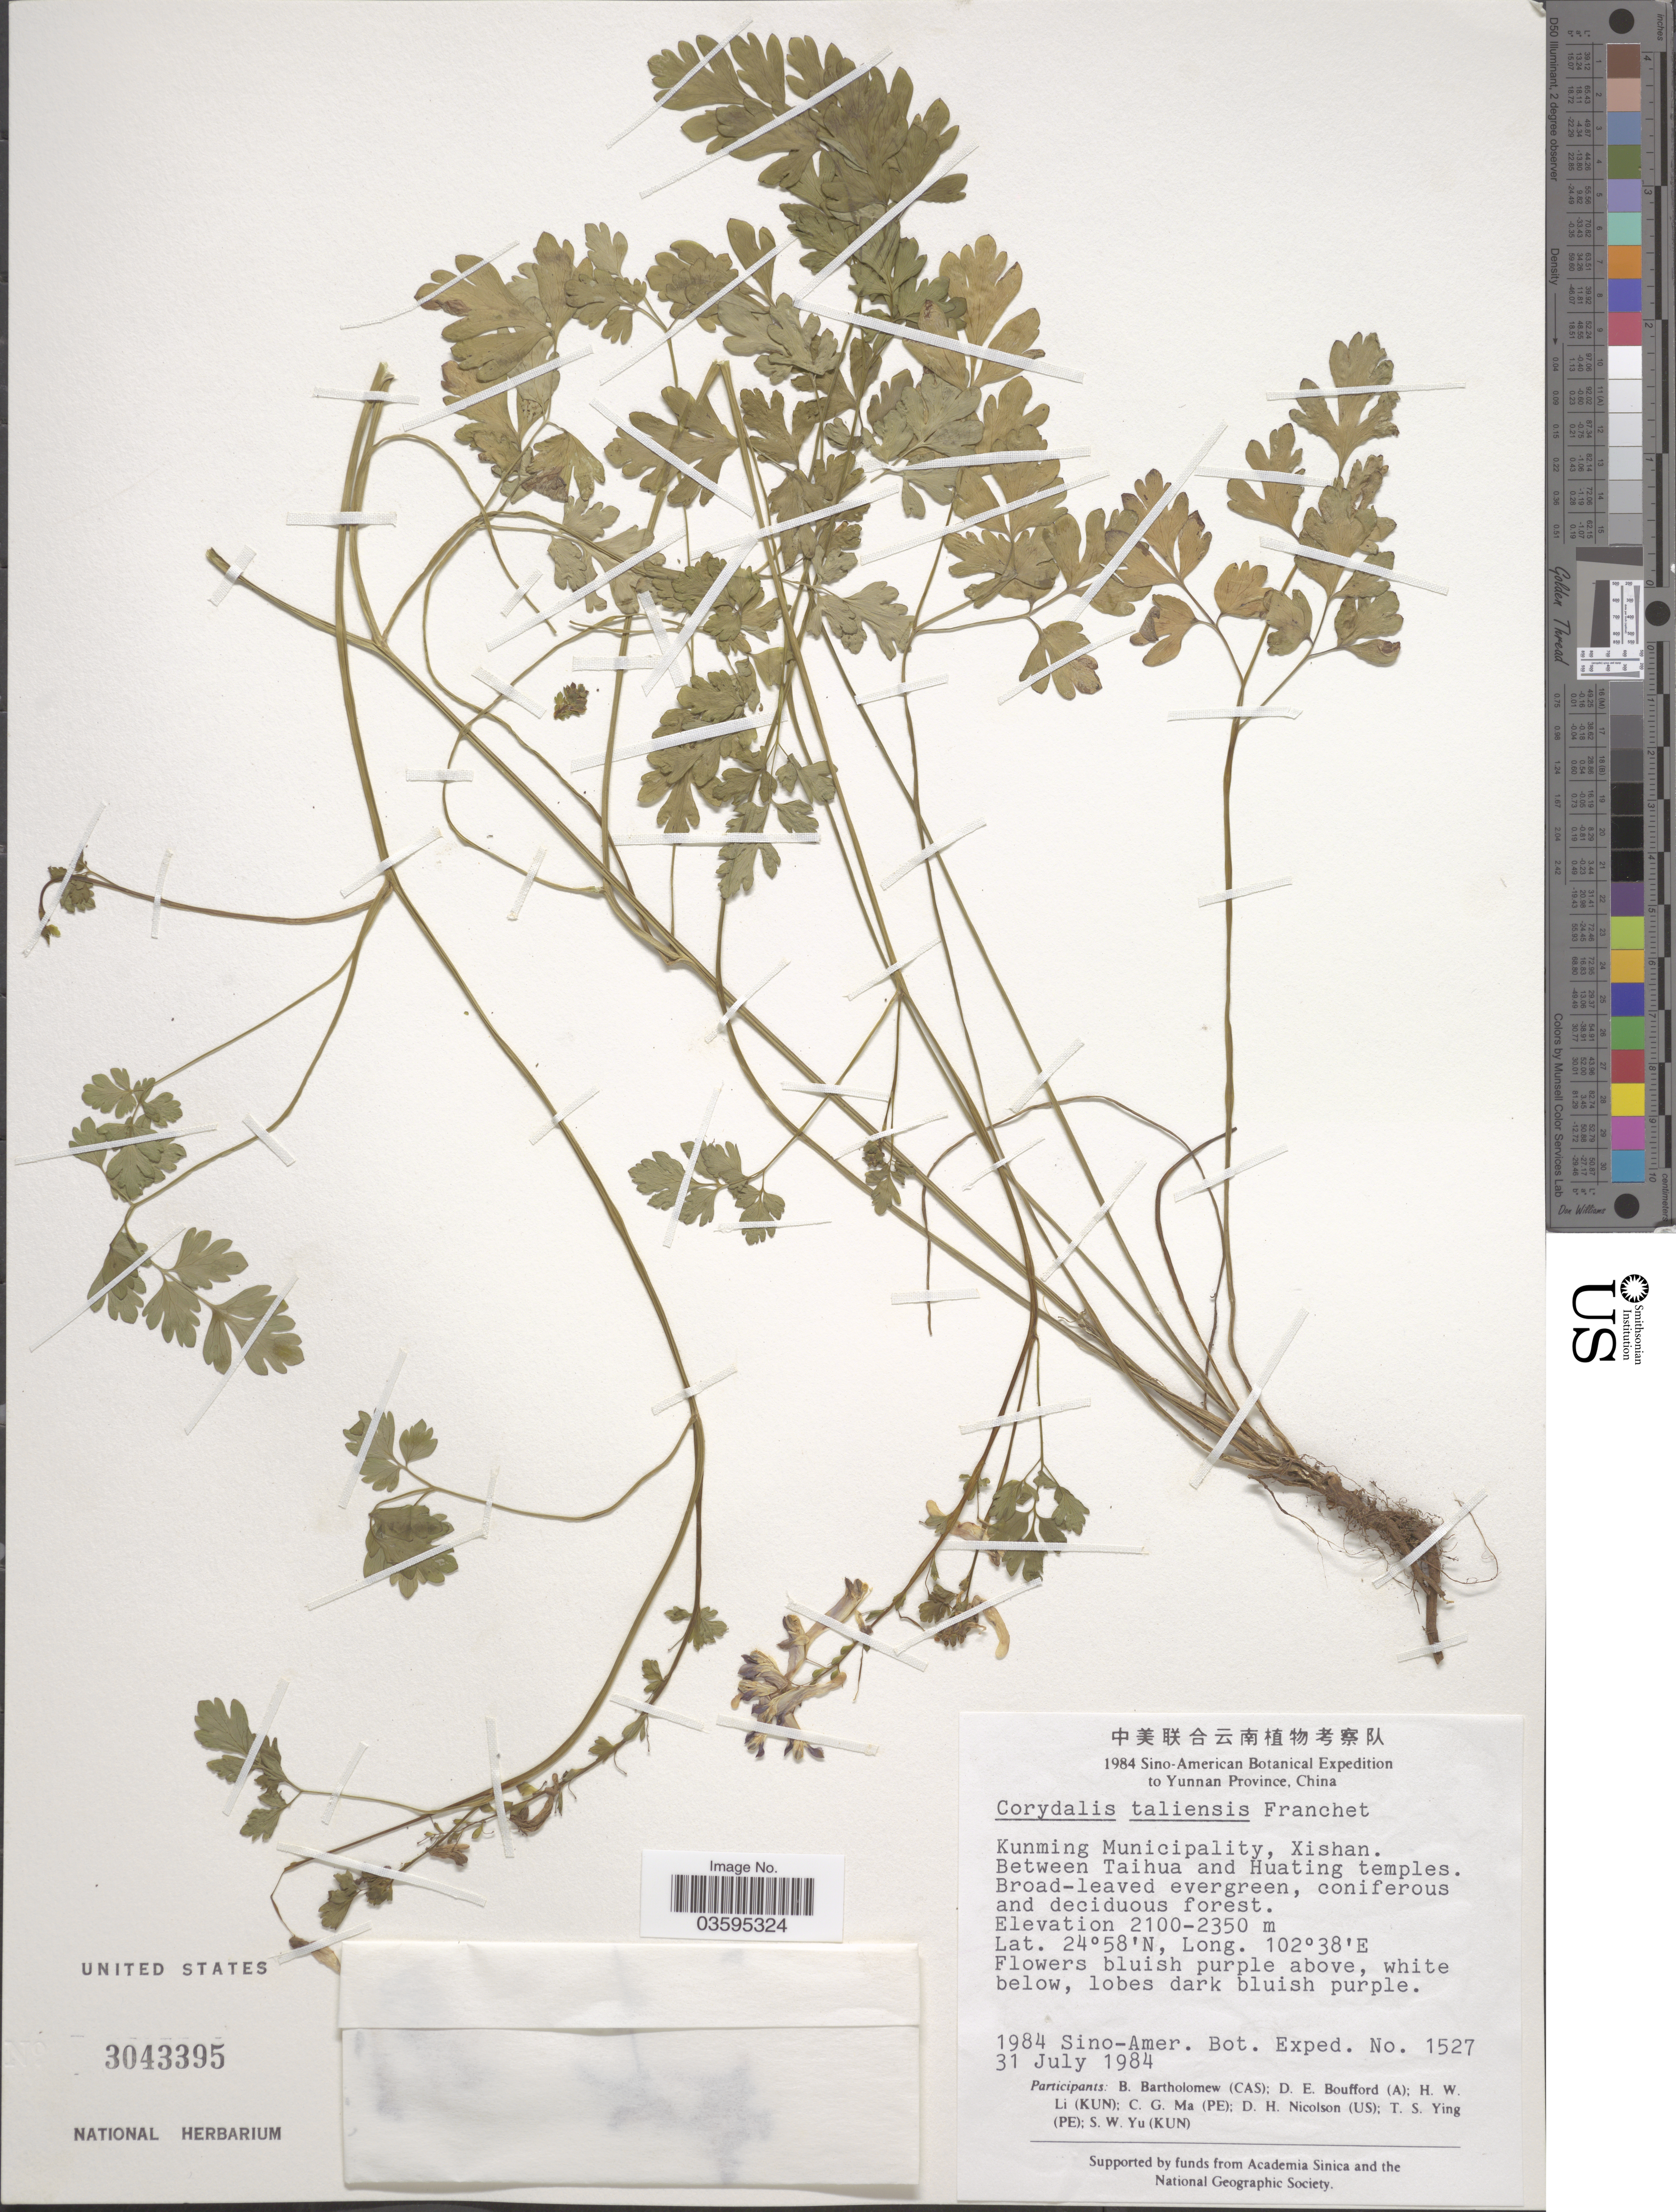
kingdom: Plantae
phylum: Tracheophyta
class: Magnoliopsida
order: Ranunculales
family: Papaveraceae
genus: Corydalis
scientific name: Corydalis taliensis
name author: Franch.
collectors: Sino-Amer. Bot. Exped. 1984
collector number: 1527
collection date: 1984-07-31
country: China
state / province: Yunnan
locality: Kunming Municipality, Xishan. Between Taihua and Huating temples.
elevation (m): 2100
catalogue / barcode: US 3043395